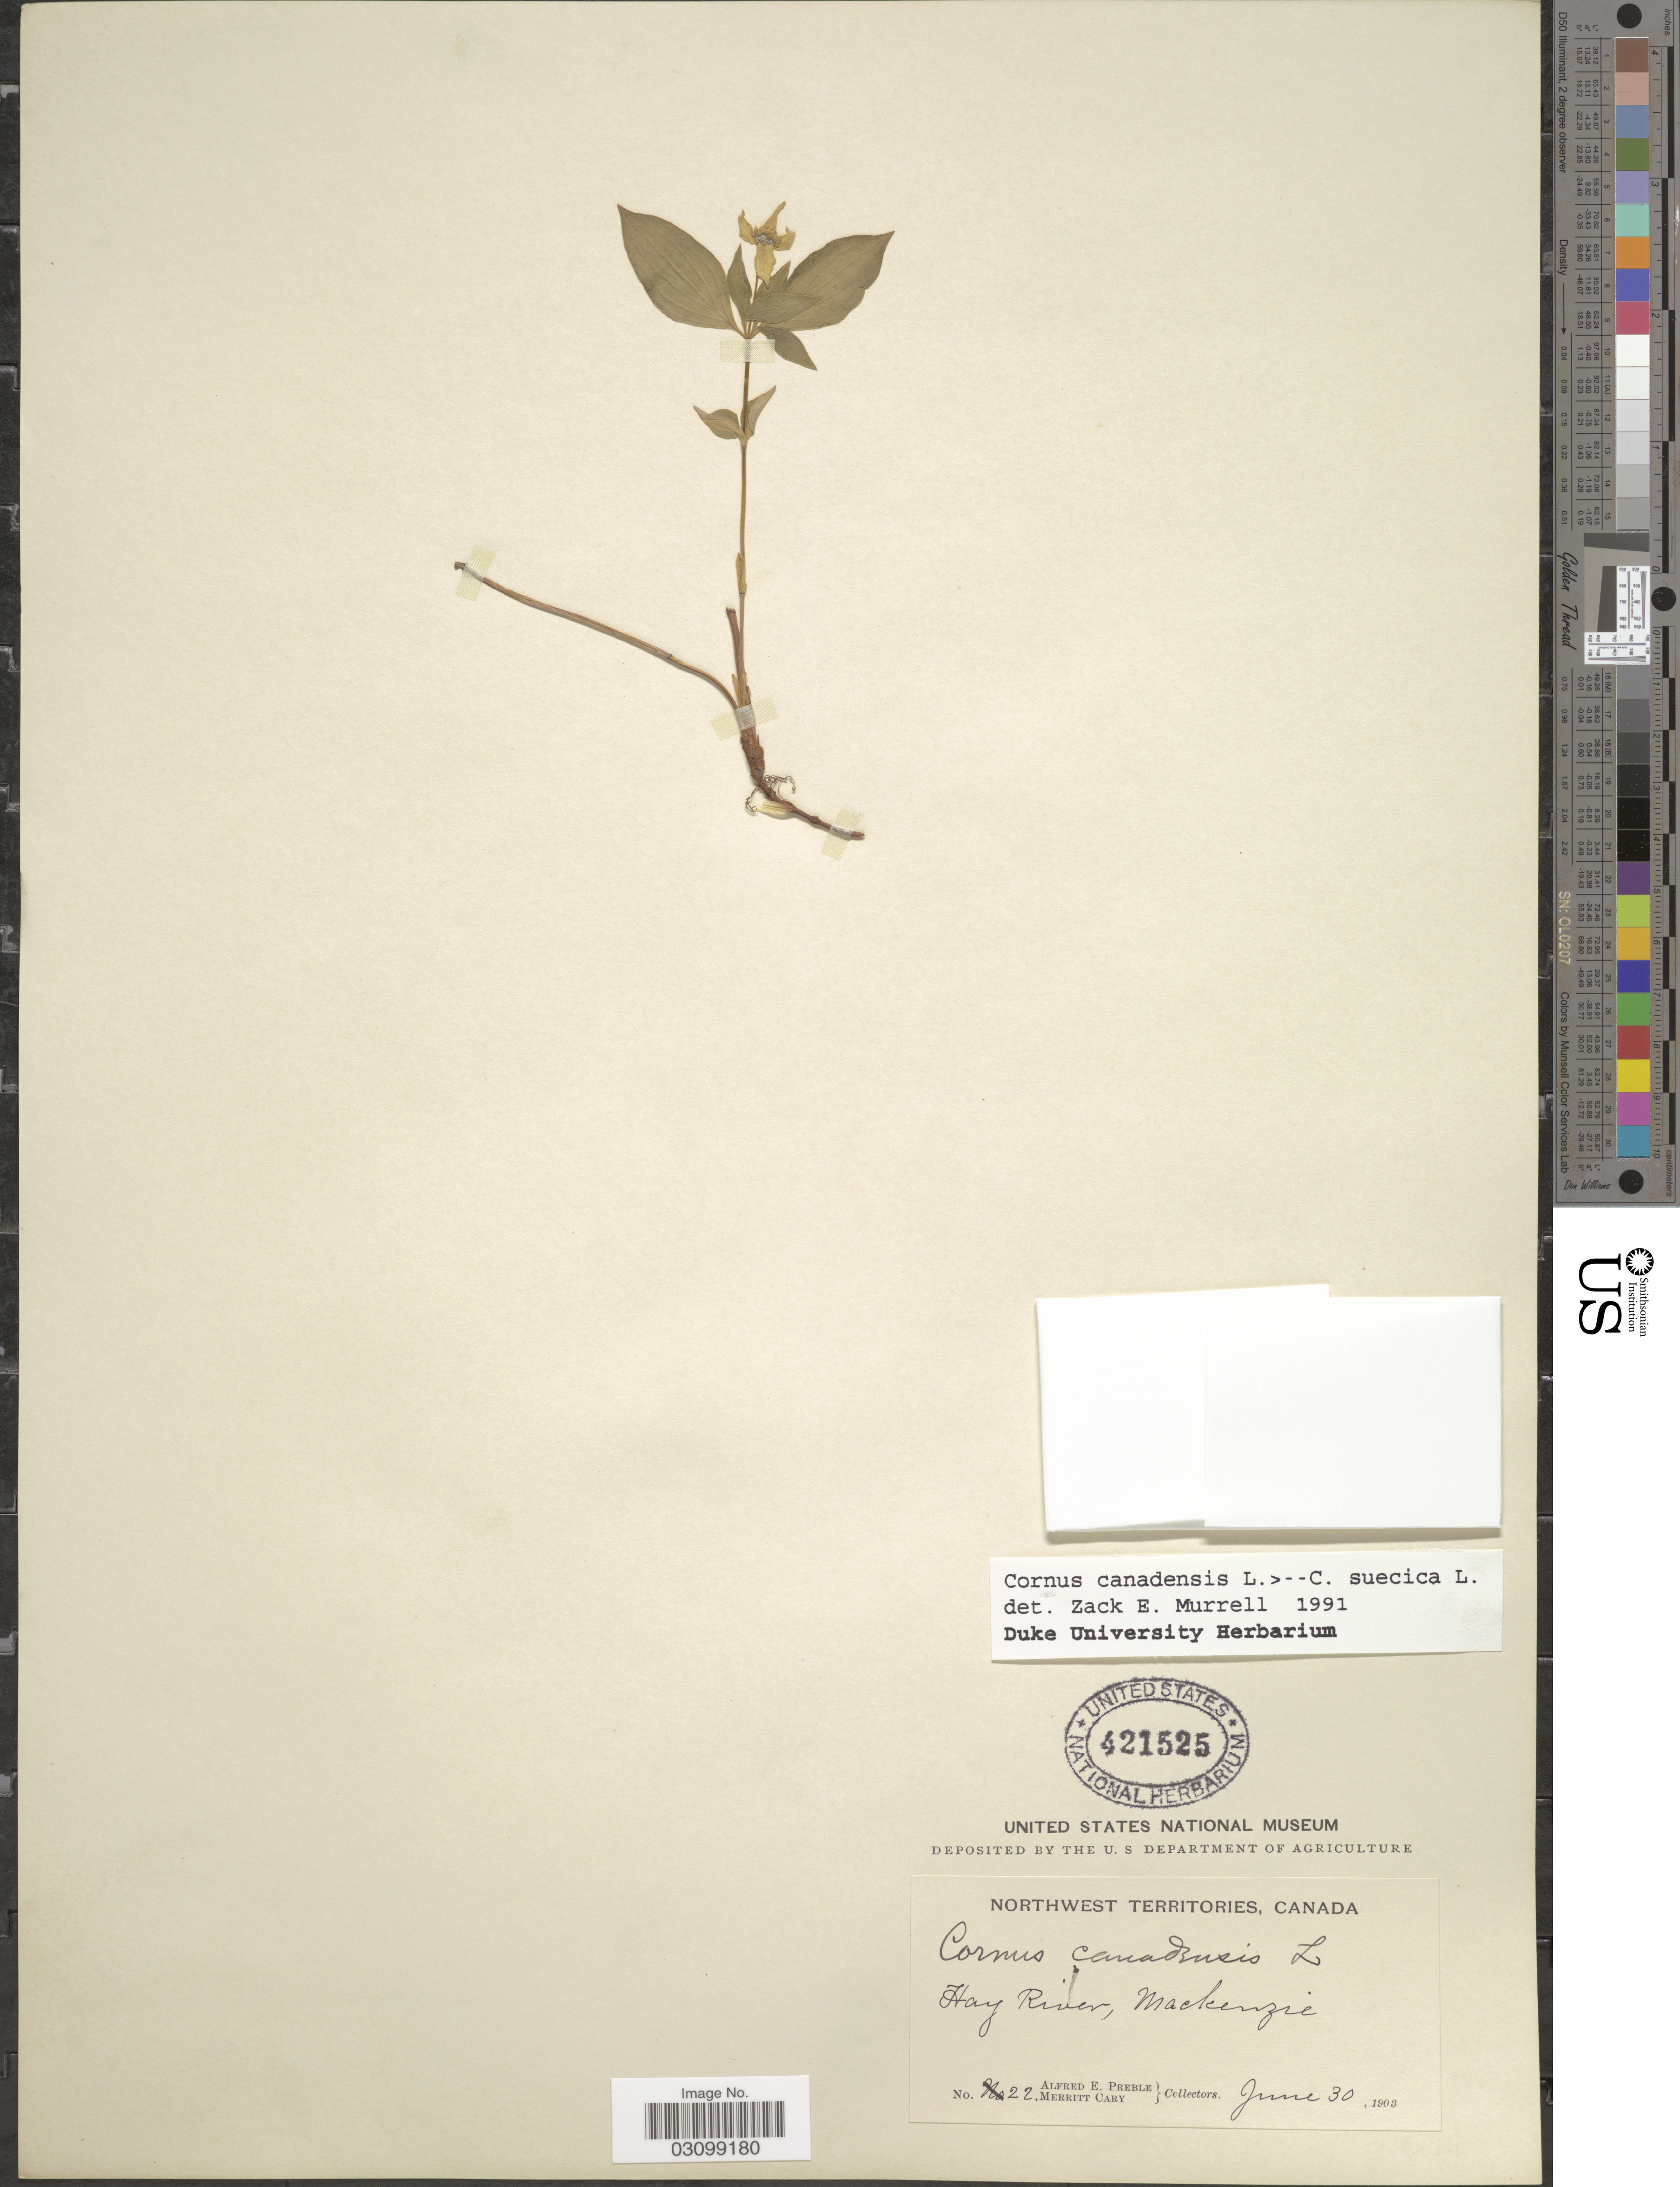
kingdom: Plantae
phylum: Tracheophyta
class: Magnoliopsida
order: Cornales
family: Cornaceae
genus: Cornus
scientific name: Cornus sp.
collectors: A. Preble & M. Cary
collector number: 22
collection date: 1903-06-30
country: Canada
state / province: Northwest Territories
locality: Hay River, Mackenzie.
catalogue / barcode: US 421525